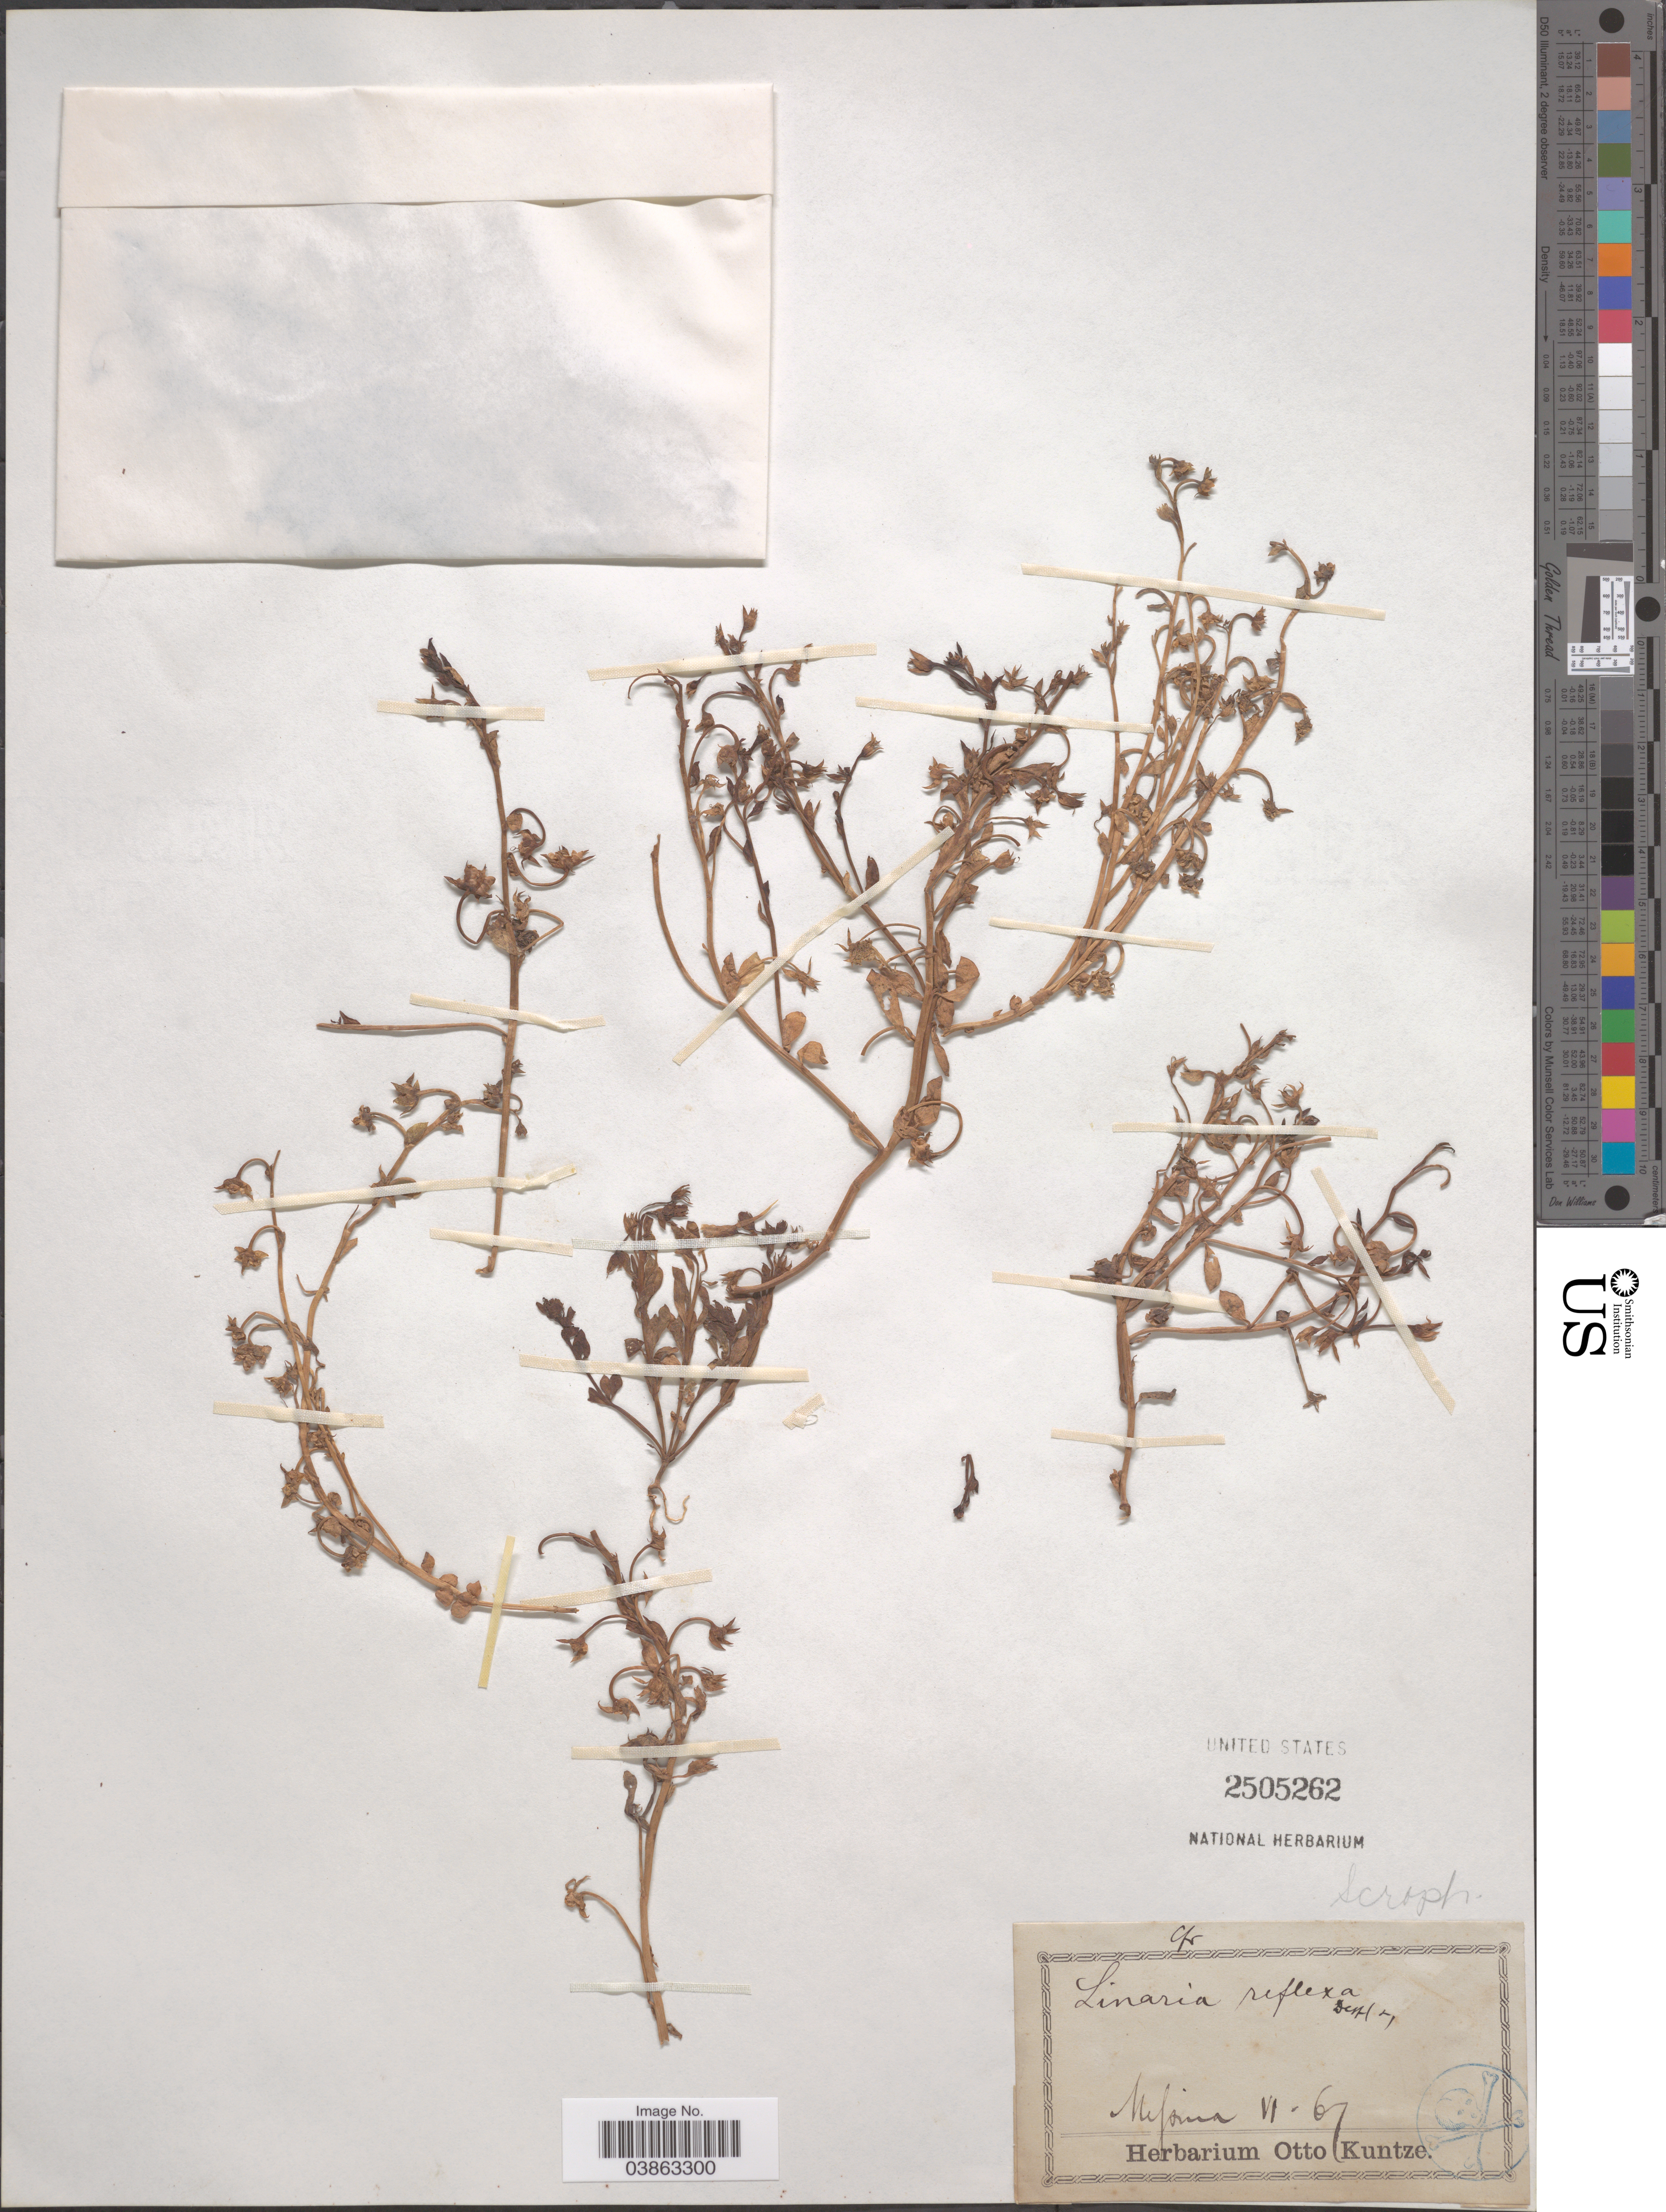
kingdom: Plantae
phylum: Tracheophyta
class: Magnoliopsida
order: Lamiales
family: Plantaginaceae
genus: Linaria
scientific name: Linaria reflexa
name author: (L.) Desf.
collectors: ex herb. Otto Kuntze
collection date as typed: Transcribed d/m/y: /6/67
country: Italy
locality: Messina.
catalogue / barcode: US 2505262